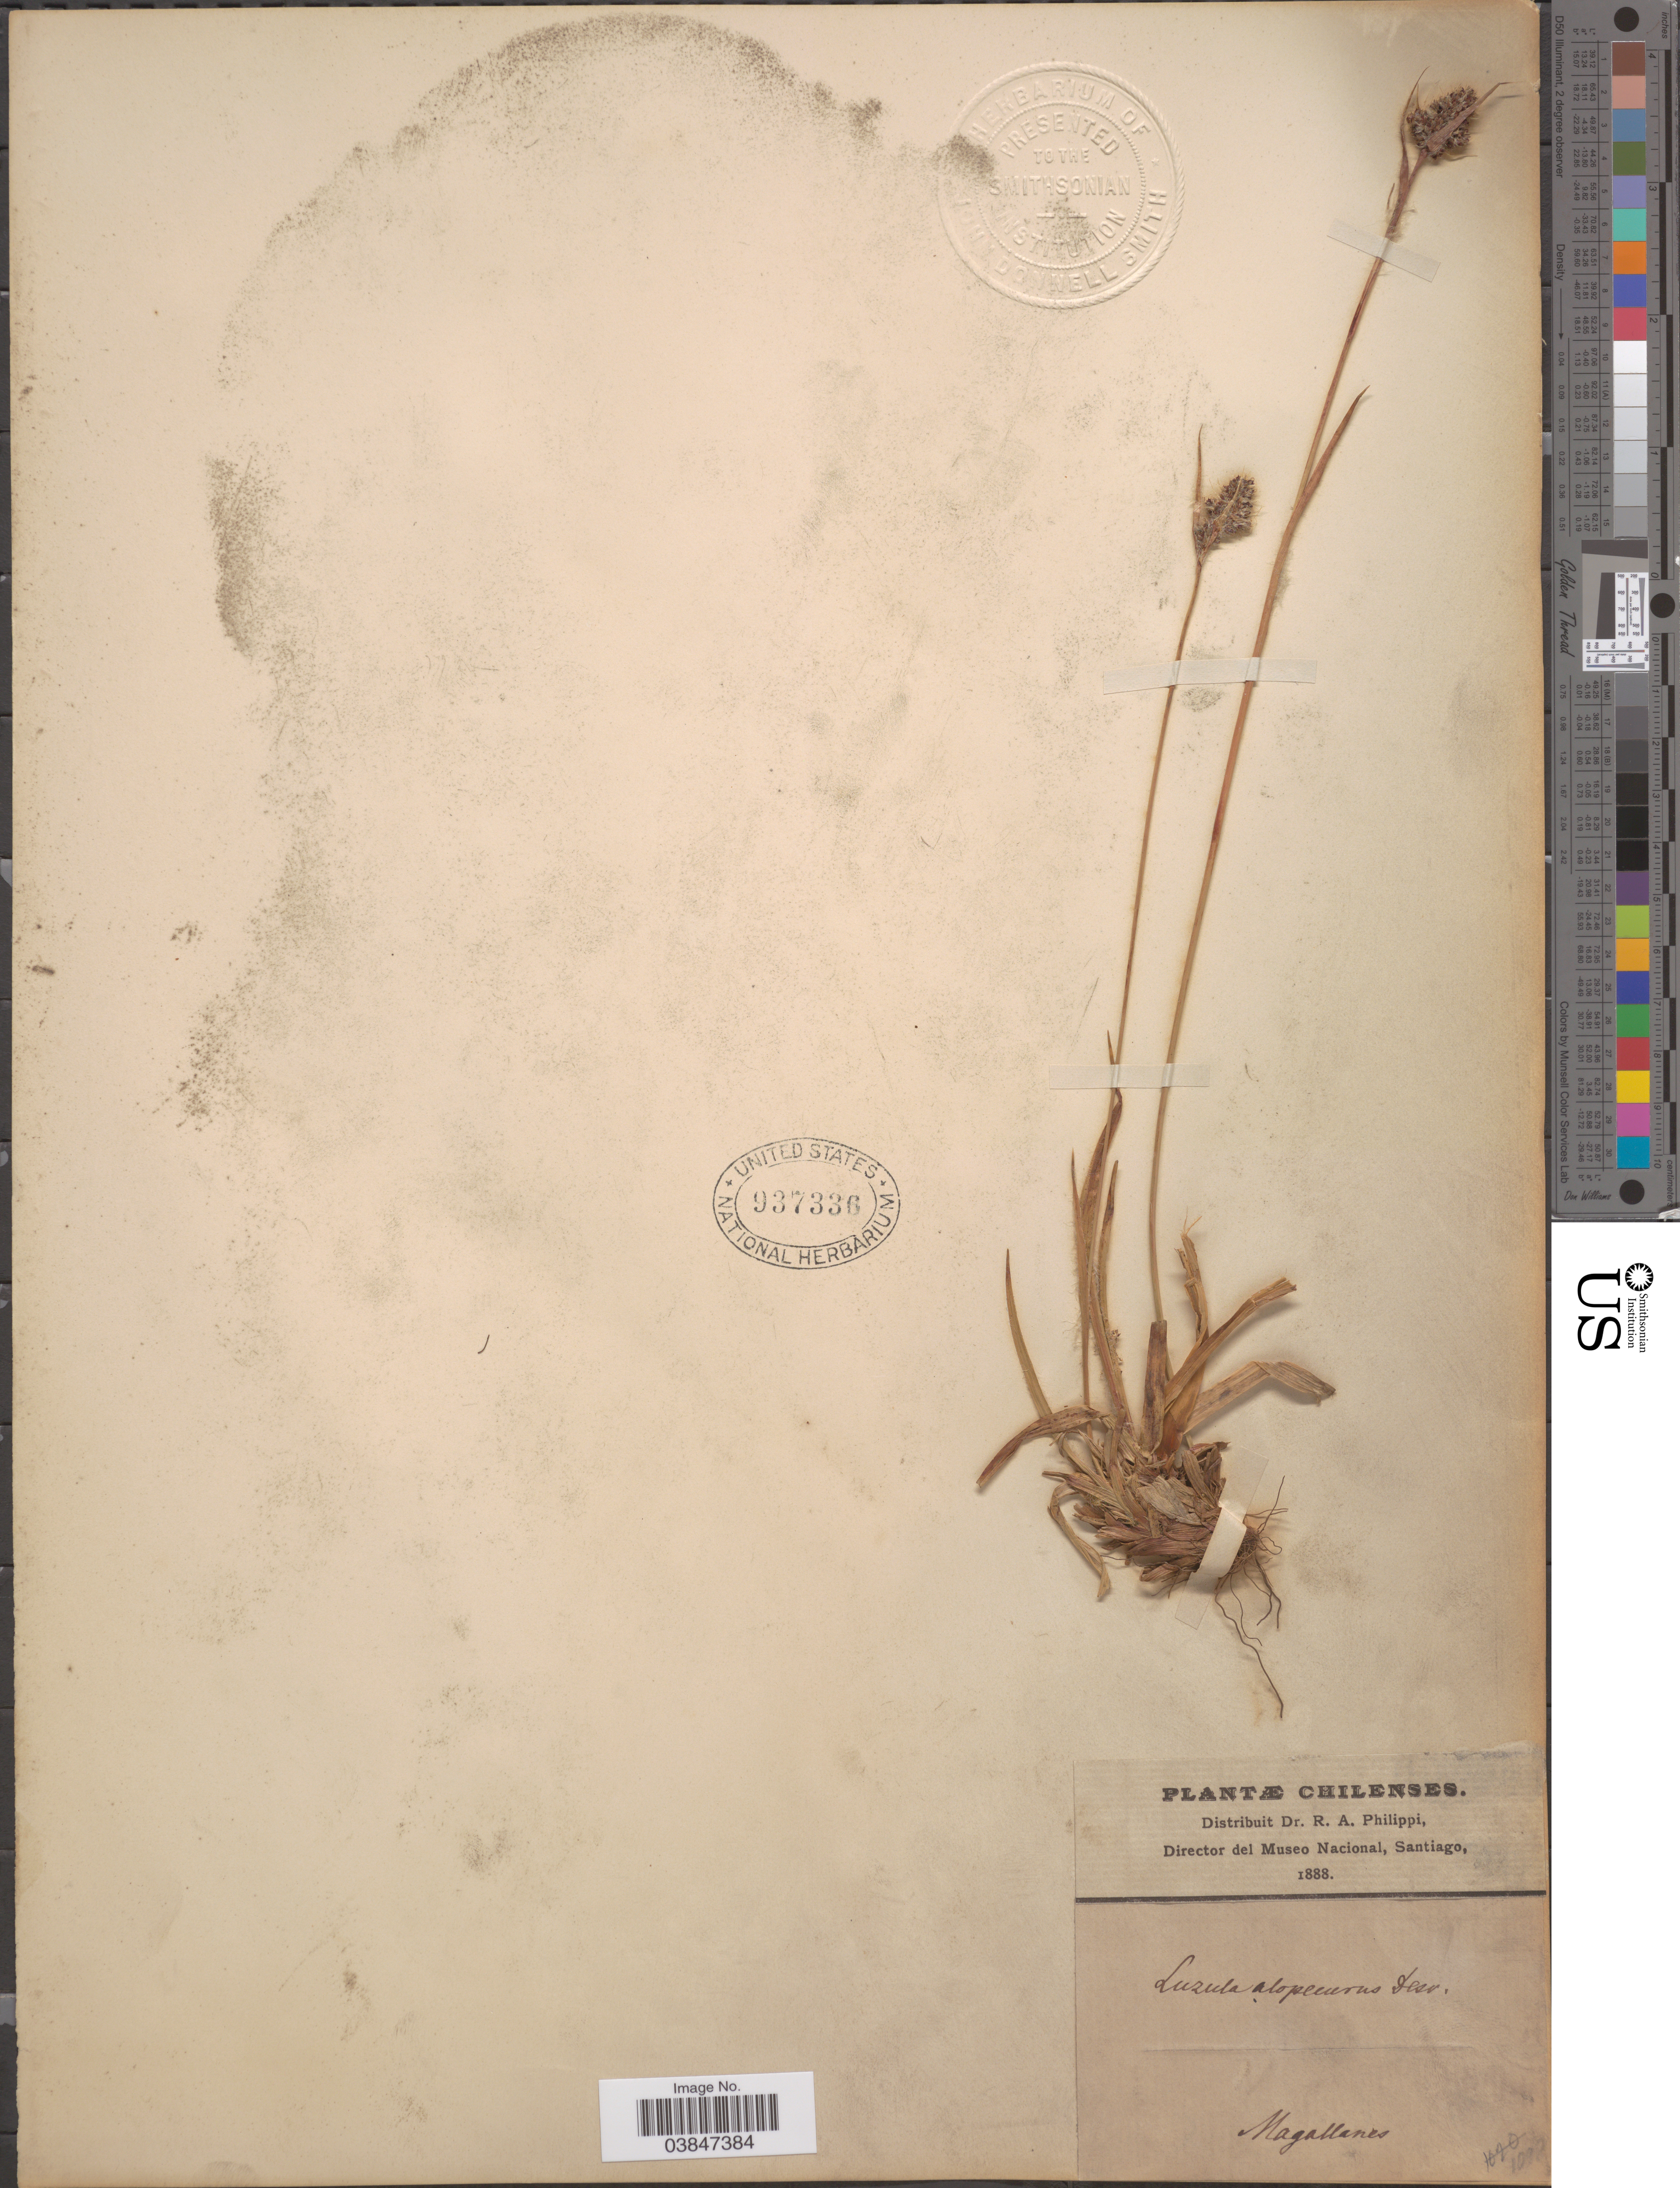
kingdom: Plantae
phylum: Tracheophyta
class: Liliopsida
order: Poales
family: Juncaceae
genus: Luzula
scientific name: Luzula alopecurus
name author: Desv.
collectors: ex. herb. R.A. Philippi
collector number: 1098*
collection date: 1888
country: Chile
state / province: Magallanes y de la Antártica Chilena (XII)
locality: Magallanes.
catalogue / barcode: US 937336